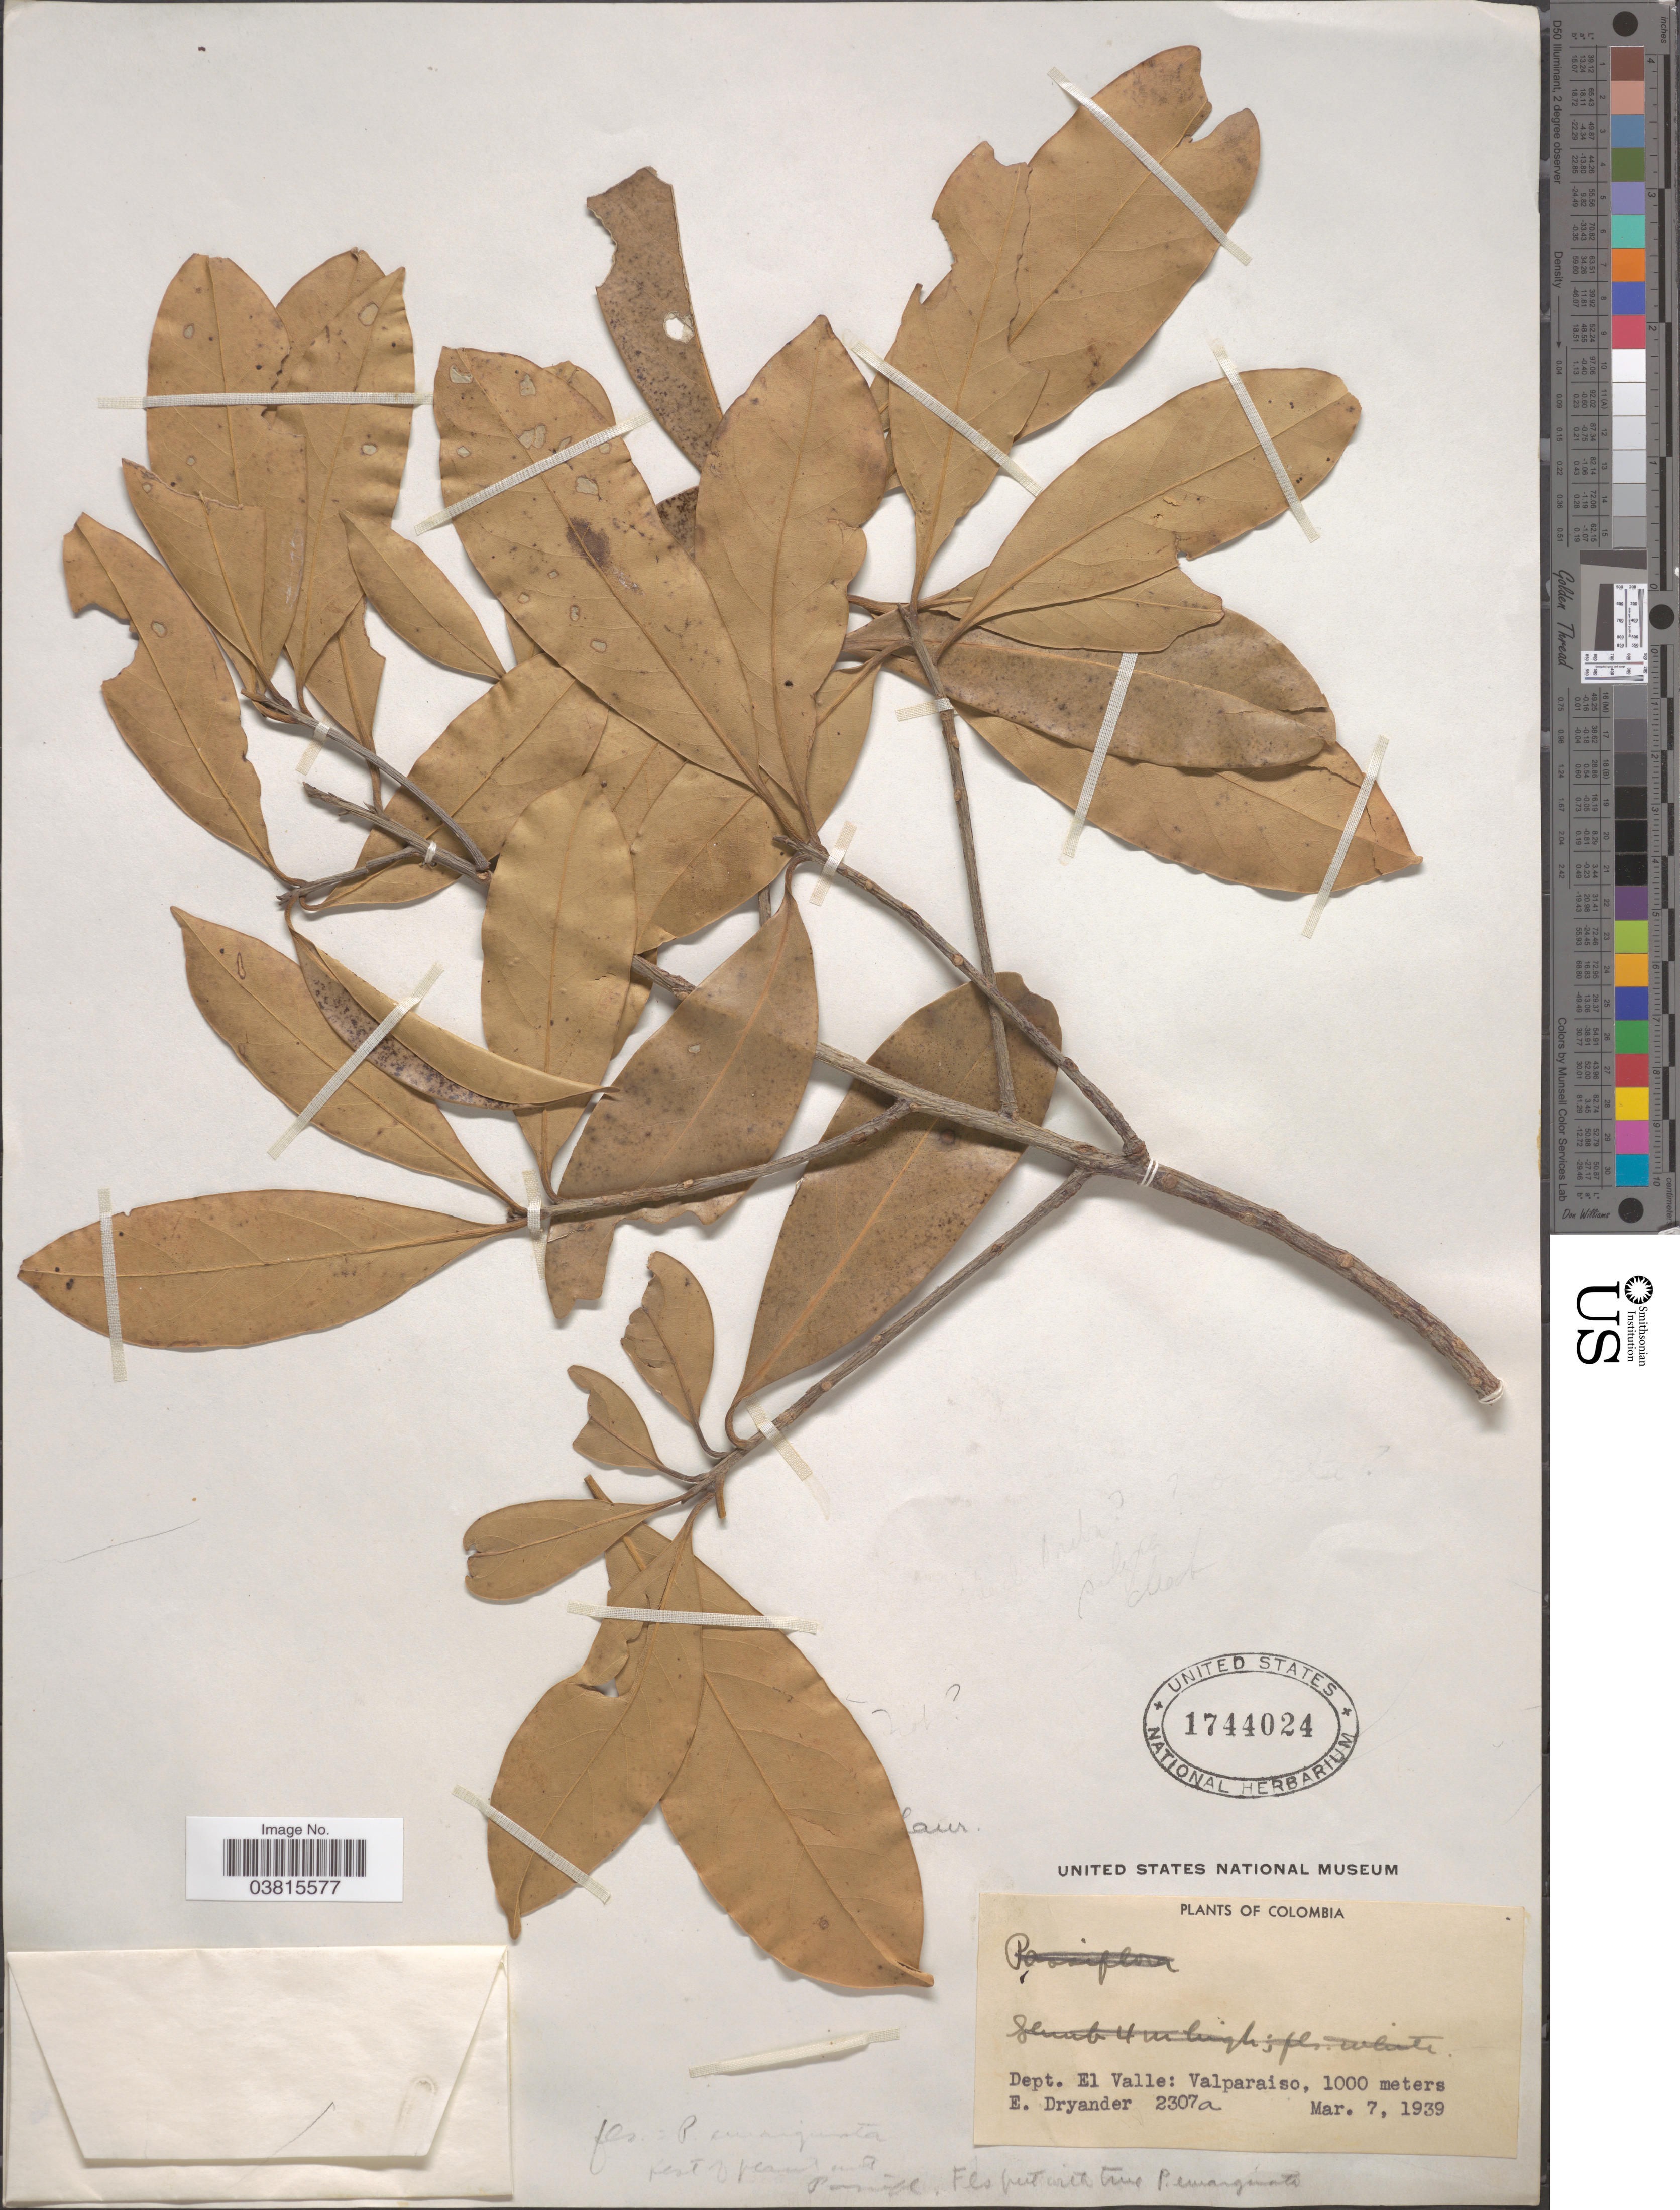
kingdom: Plantae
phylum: Tracheophyta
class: Magnoliopsida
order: Laurales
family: Lauraceae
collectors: E. Dryander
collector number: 2307a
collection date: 1939-03-07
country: Colombia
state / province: Valle del Cauca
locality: Dept. El Valle: Valparaiso.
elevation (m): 1000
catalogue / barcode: US 1744024